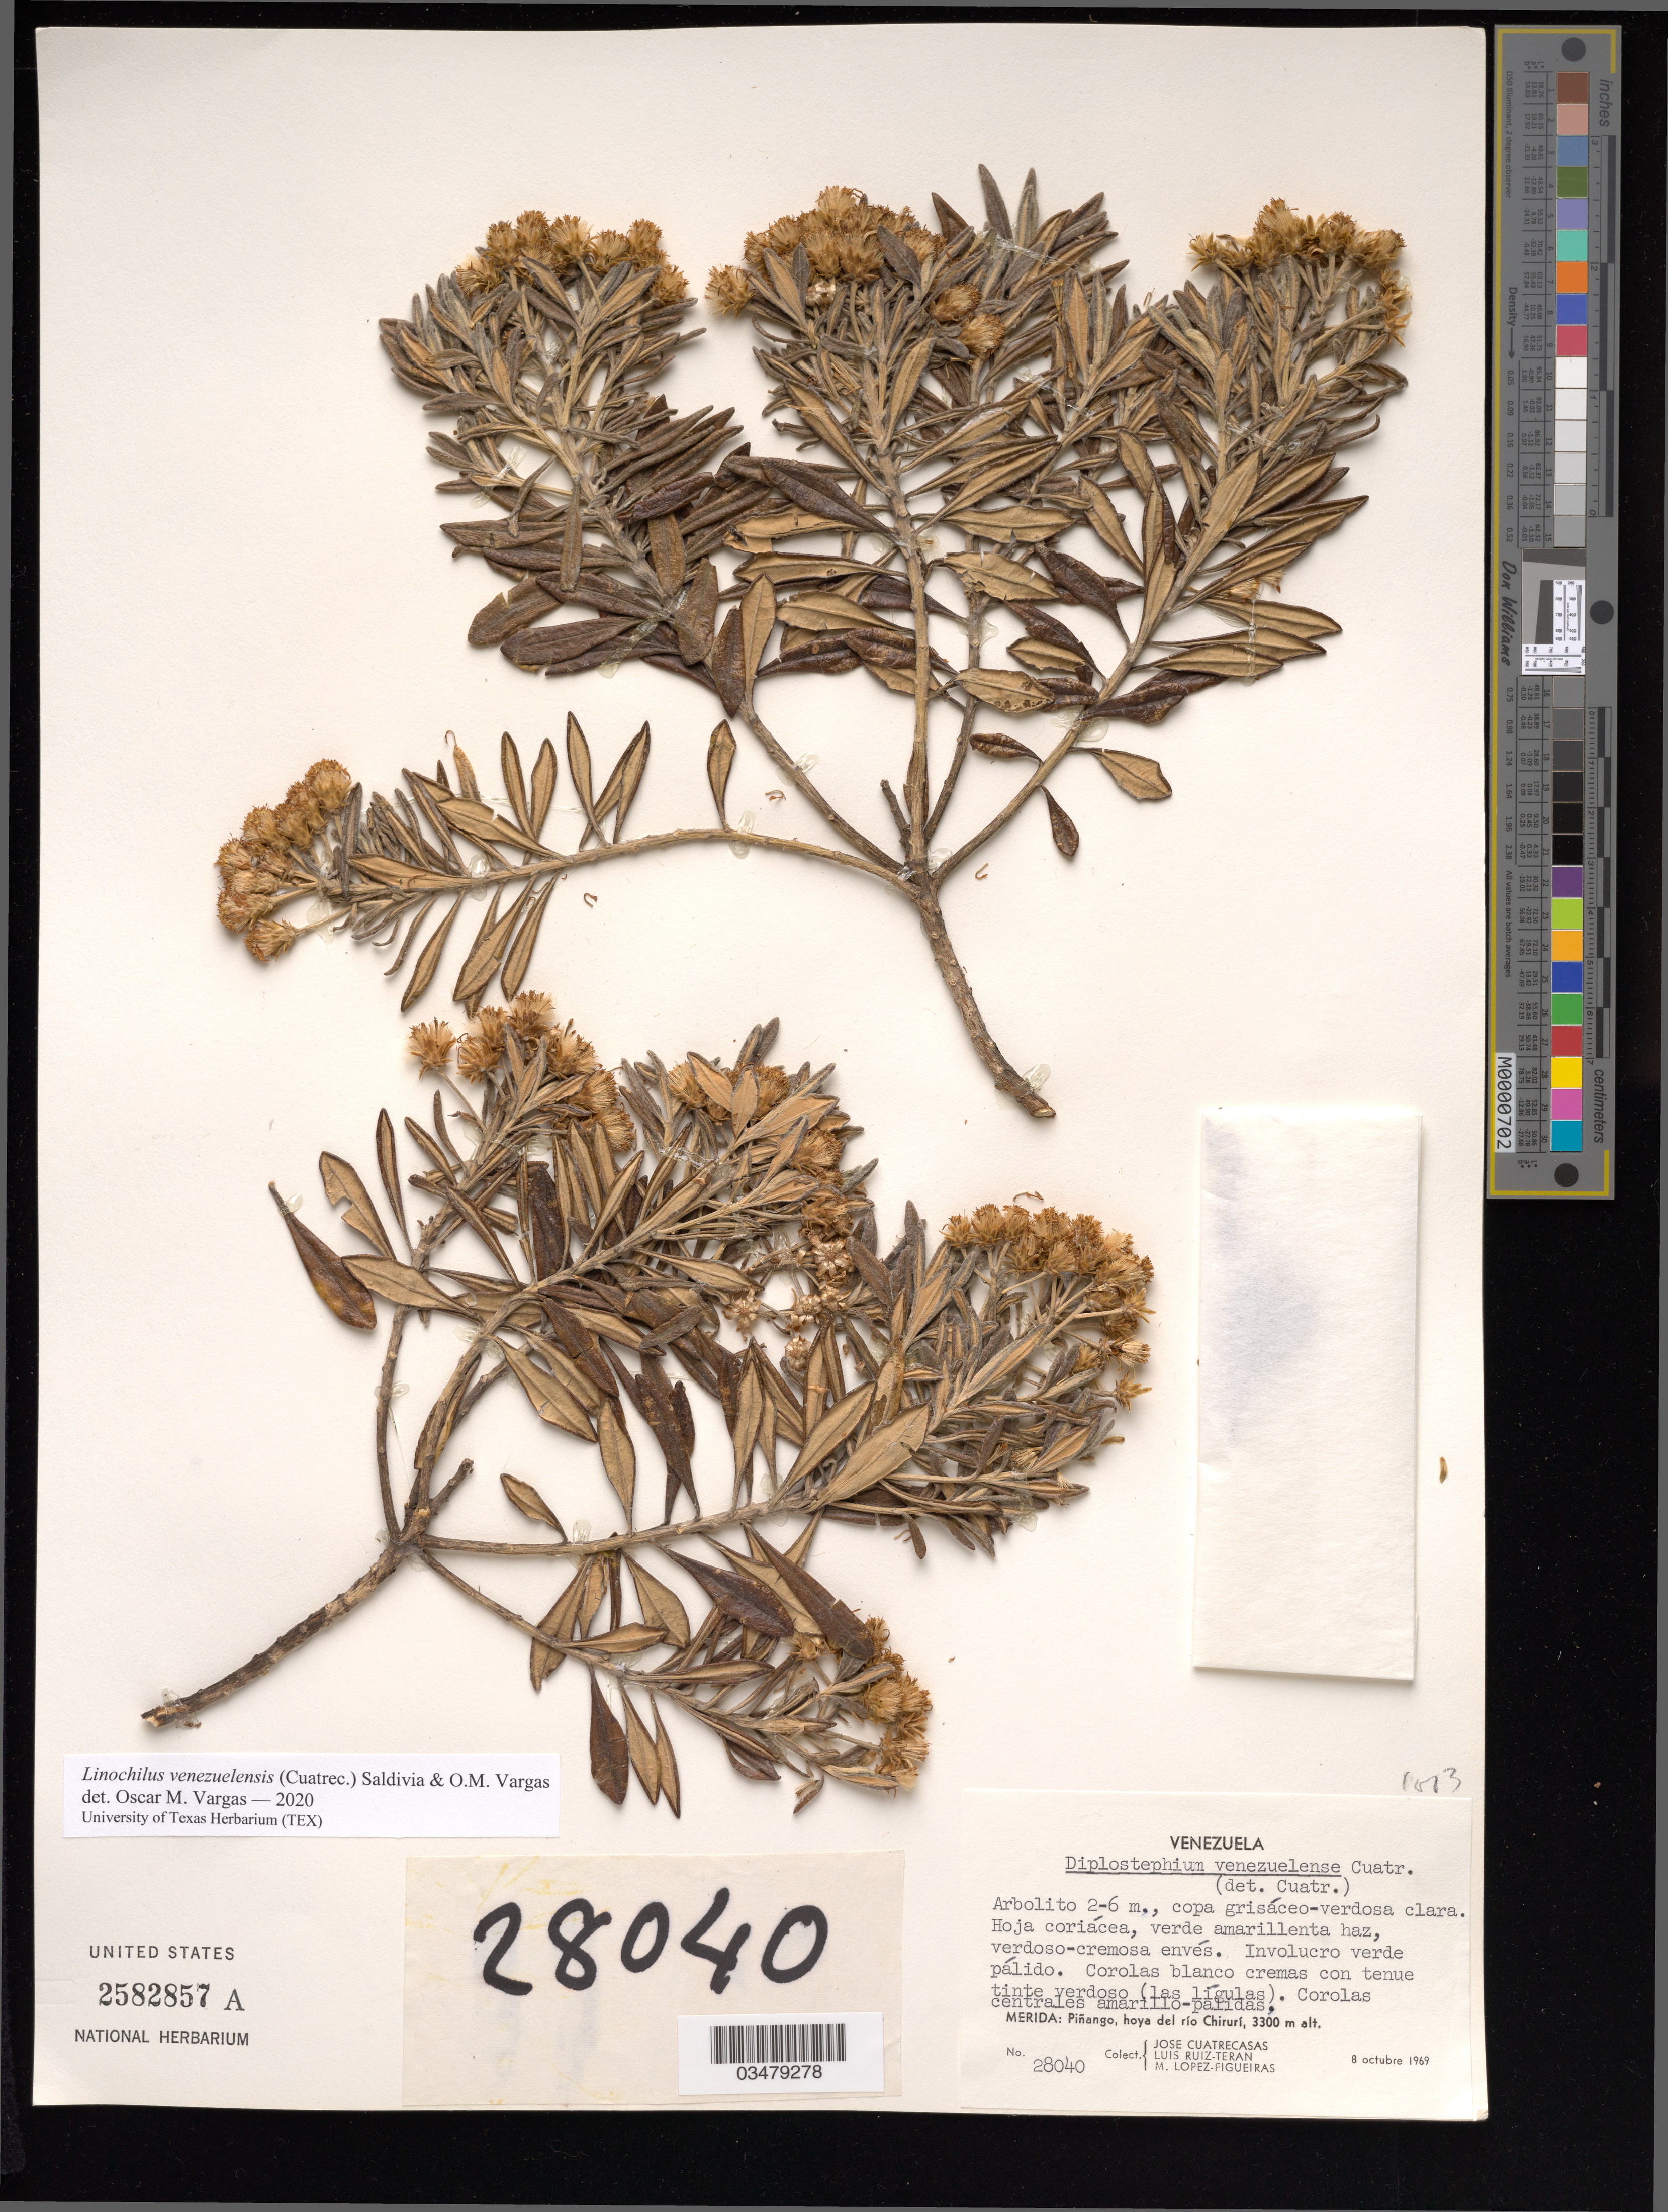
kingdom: Plantae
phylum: Tracheophyta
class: Magnoliopsida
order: Asterales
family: Asteraceae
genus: Linochilus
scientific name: Linochilus venezuelensis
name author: (Cuatrec.) Saldivia & O.M. Vargas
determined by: Vargas, Oscar M.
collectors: J. Cuatrecasas, L. E. Ruíz-Terán & M. López Figueiras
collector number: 28040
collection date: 1969-10-08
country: Venezuela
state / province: Mérida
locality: Piñango, hoya del Río Chirurí.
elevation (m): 3300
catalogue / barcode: US 2582857A